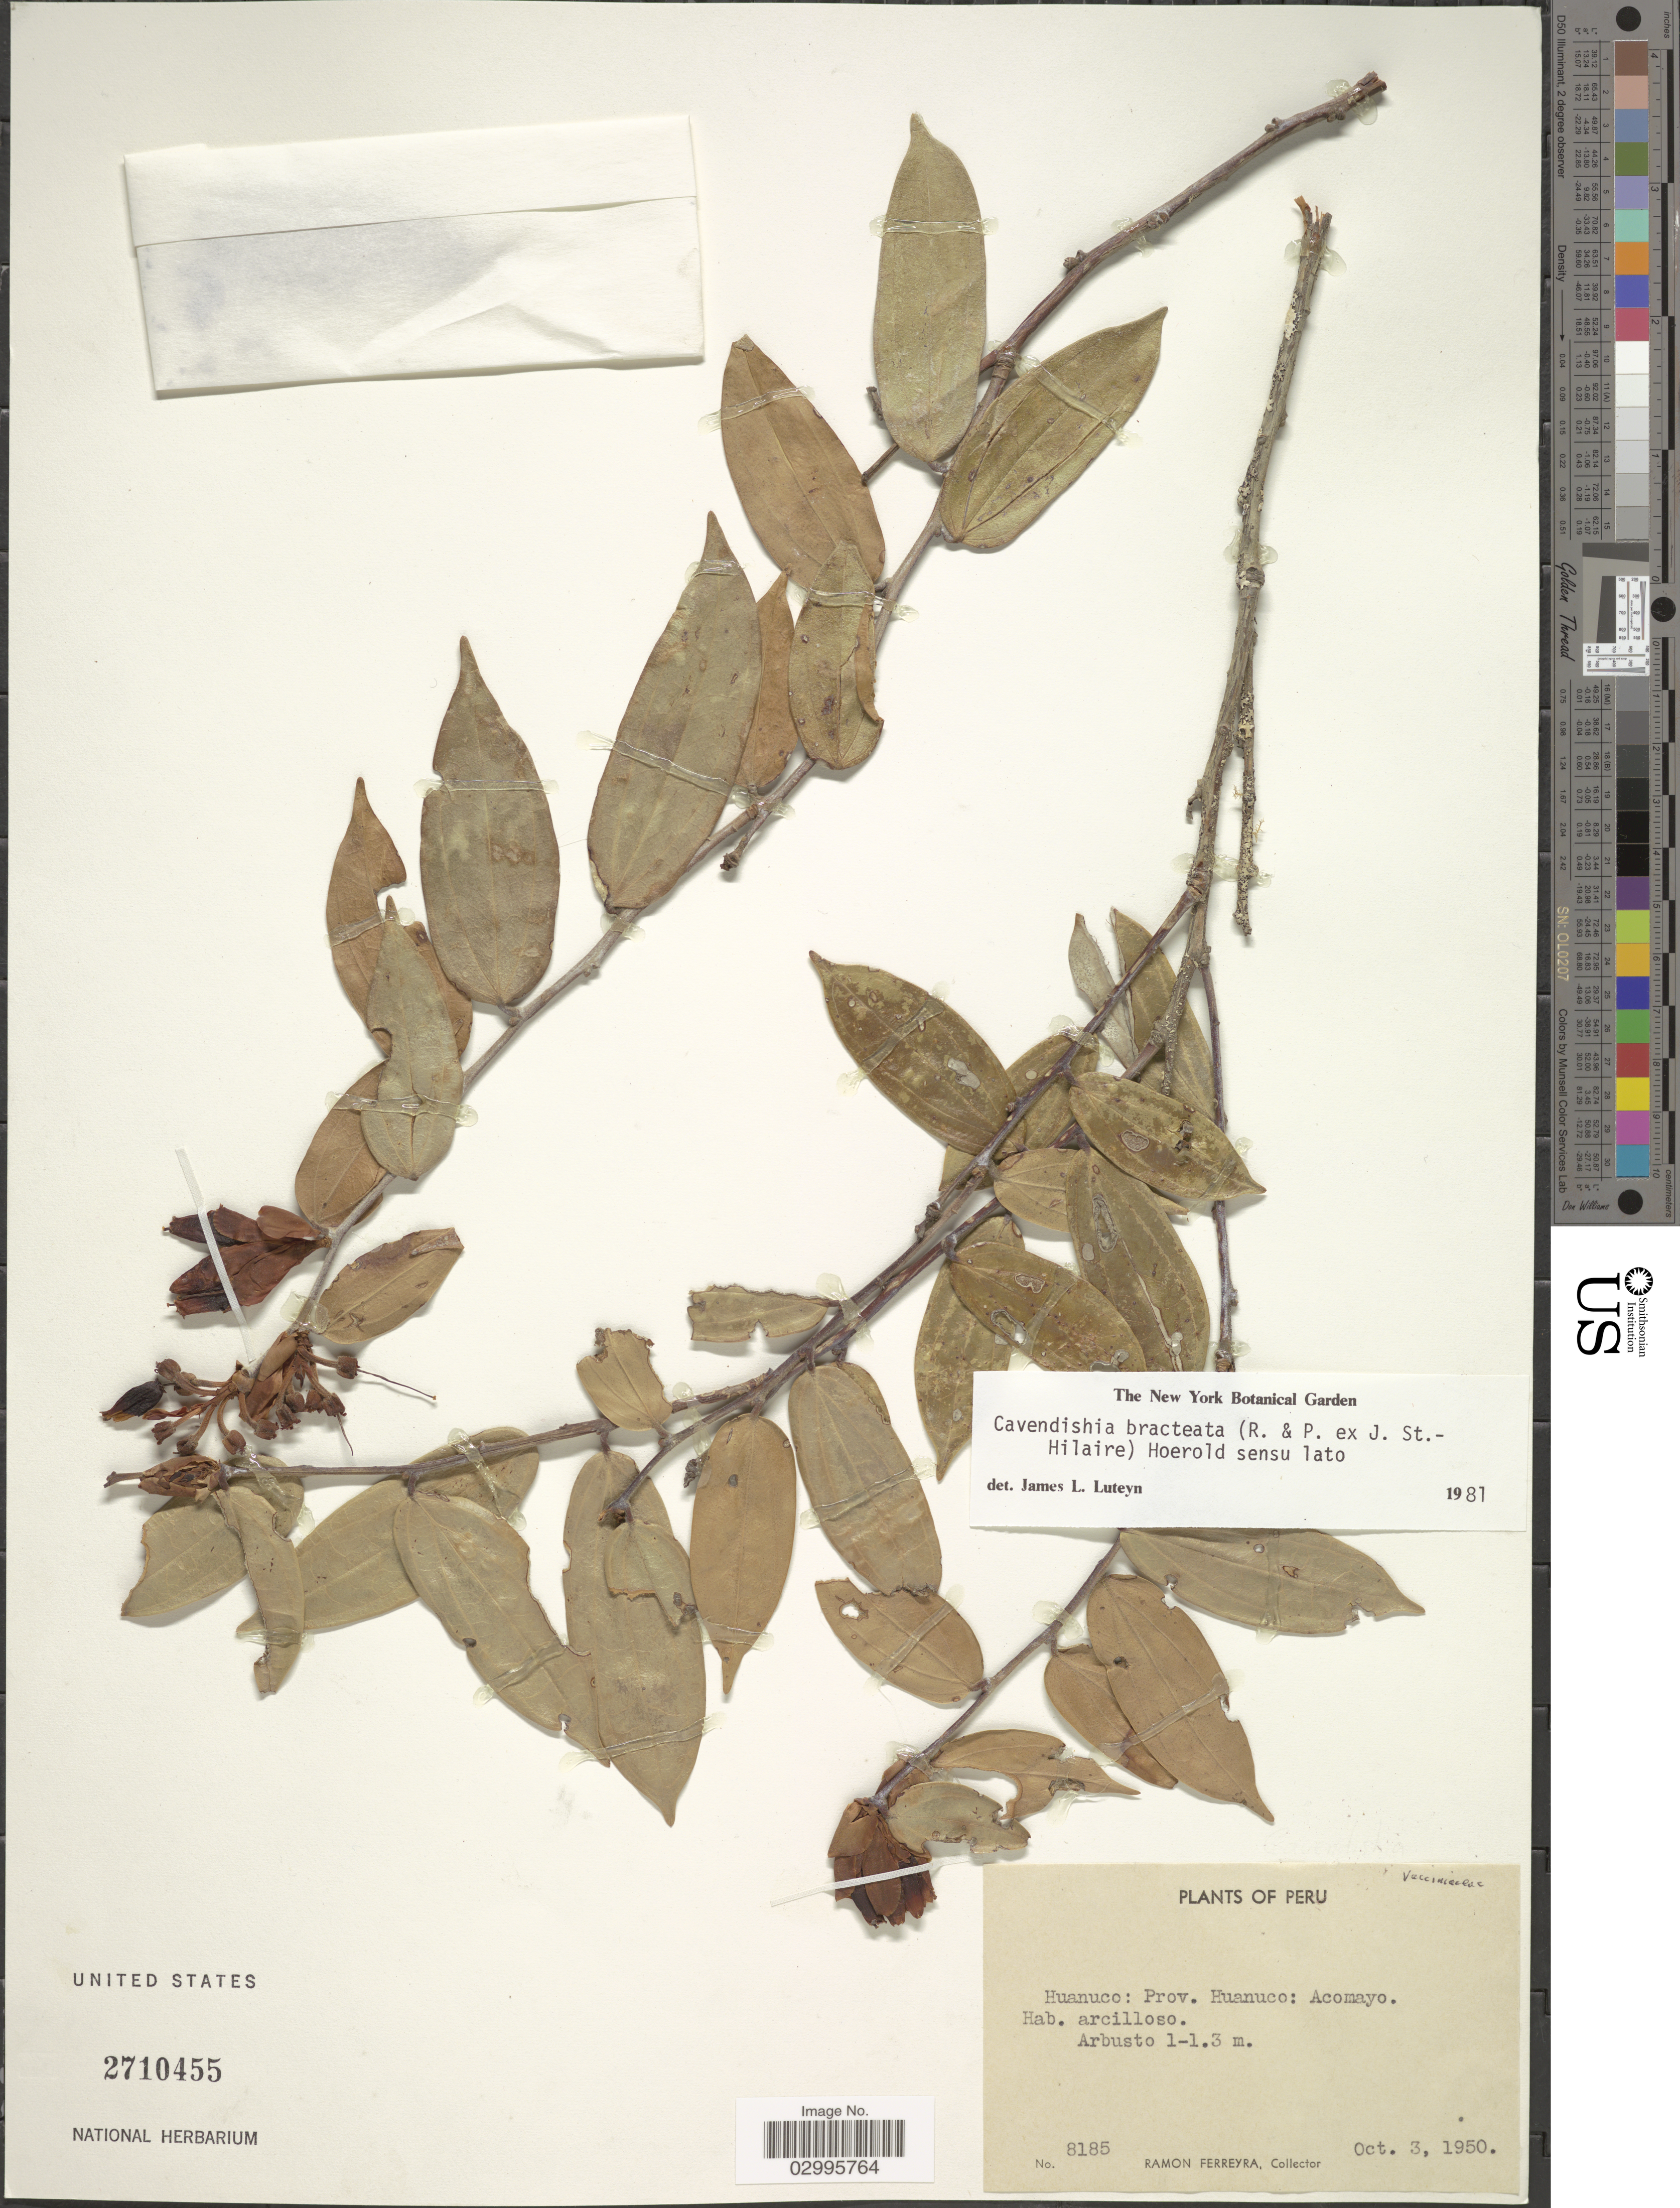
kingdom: Plantae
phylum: Tracheophyta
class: Magnoliopsida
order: Ericales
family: Ericaceae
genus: Cavendishia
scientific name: Cavendishia bracteata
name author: (Ruiz & Pav. ex J. St.-Hil.) Hoerold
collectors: R. A. Ferreyra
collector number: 8185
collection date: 1950-10-03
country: Peru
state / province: Huánuco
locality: Huanuco: Acomayo.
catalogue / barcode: US 2710455